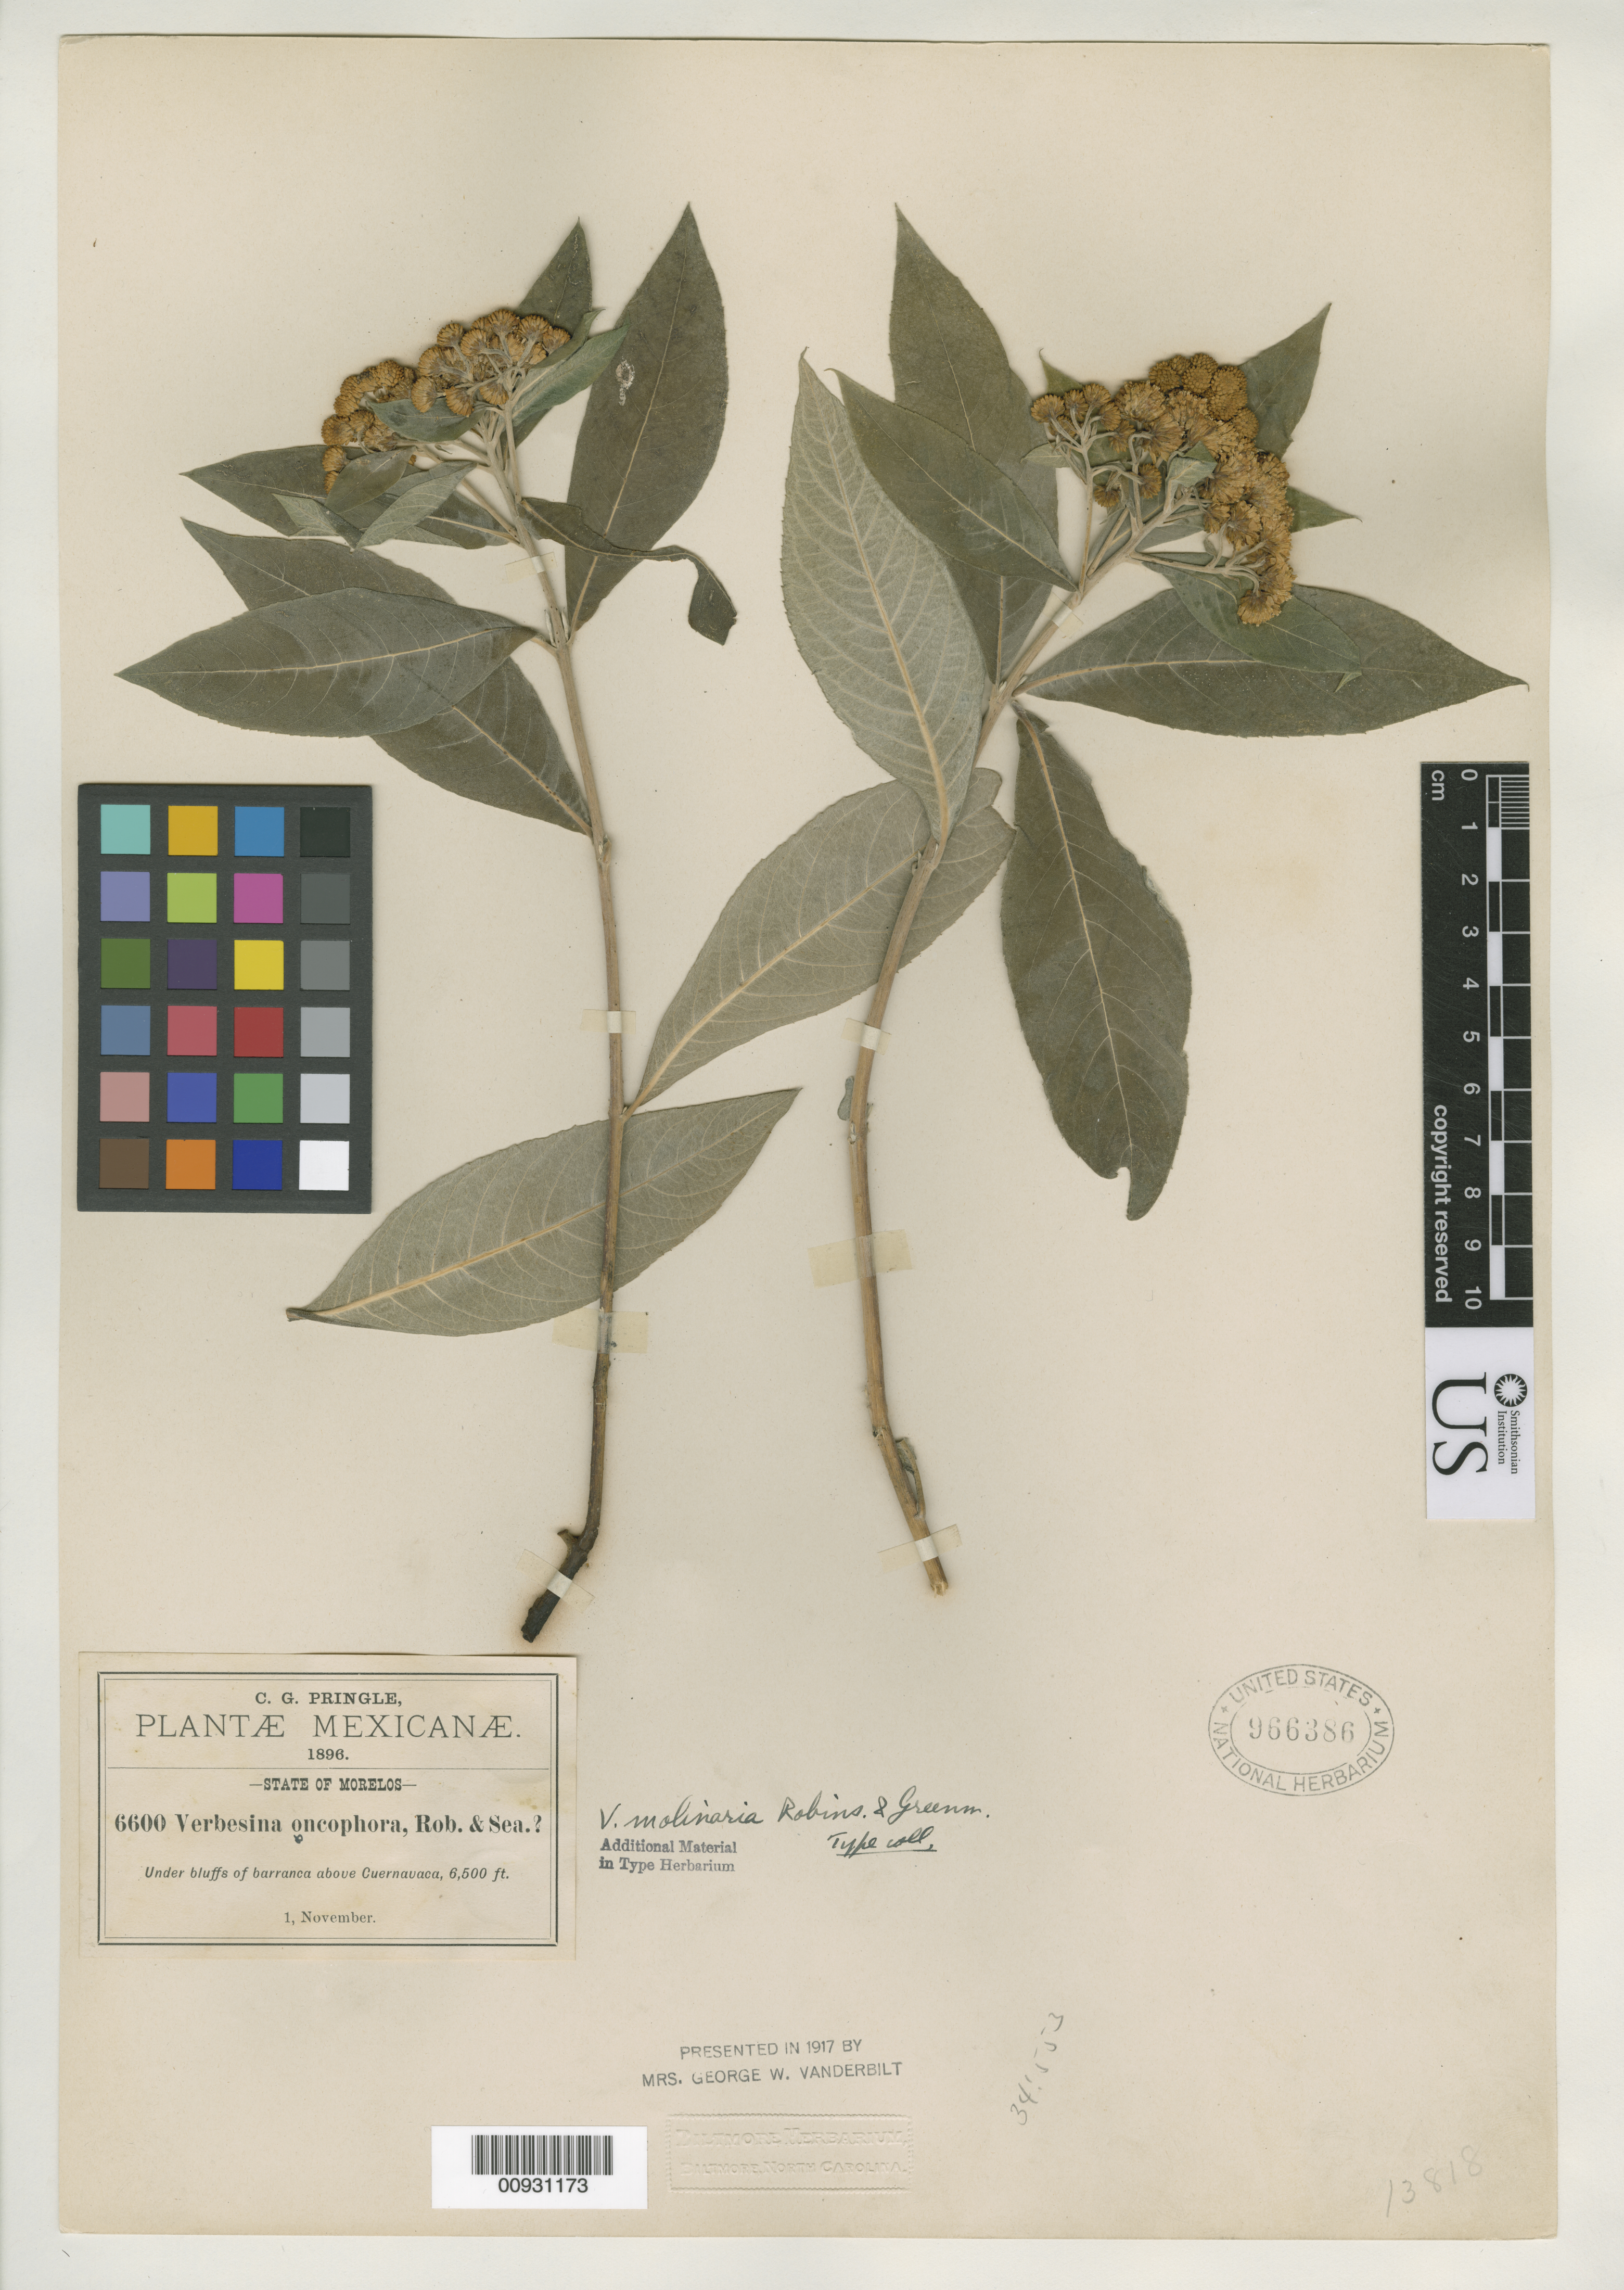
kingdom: Plantae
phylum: Tracheophyta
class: Magnoliopsida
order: Asterales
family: Asteraceae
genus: Verbesina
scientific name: Verbesina molinaria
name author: B.L. Rob. & Greenm.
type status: Isotype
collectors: C. G. Pringle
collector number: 6600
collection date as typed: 01 Nov 1896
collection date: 1896-11-01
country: Mexico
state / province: Morelos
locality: Cuernavaca.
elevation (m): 1981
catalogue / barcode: US 966386